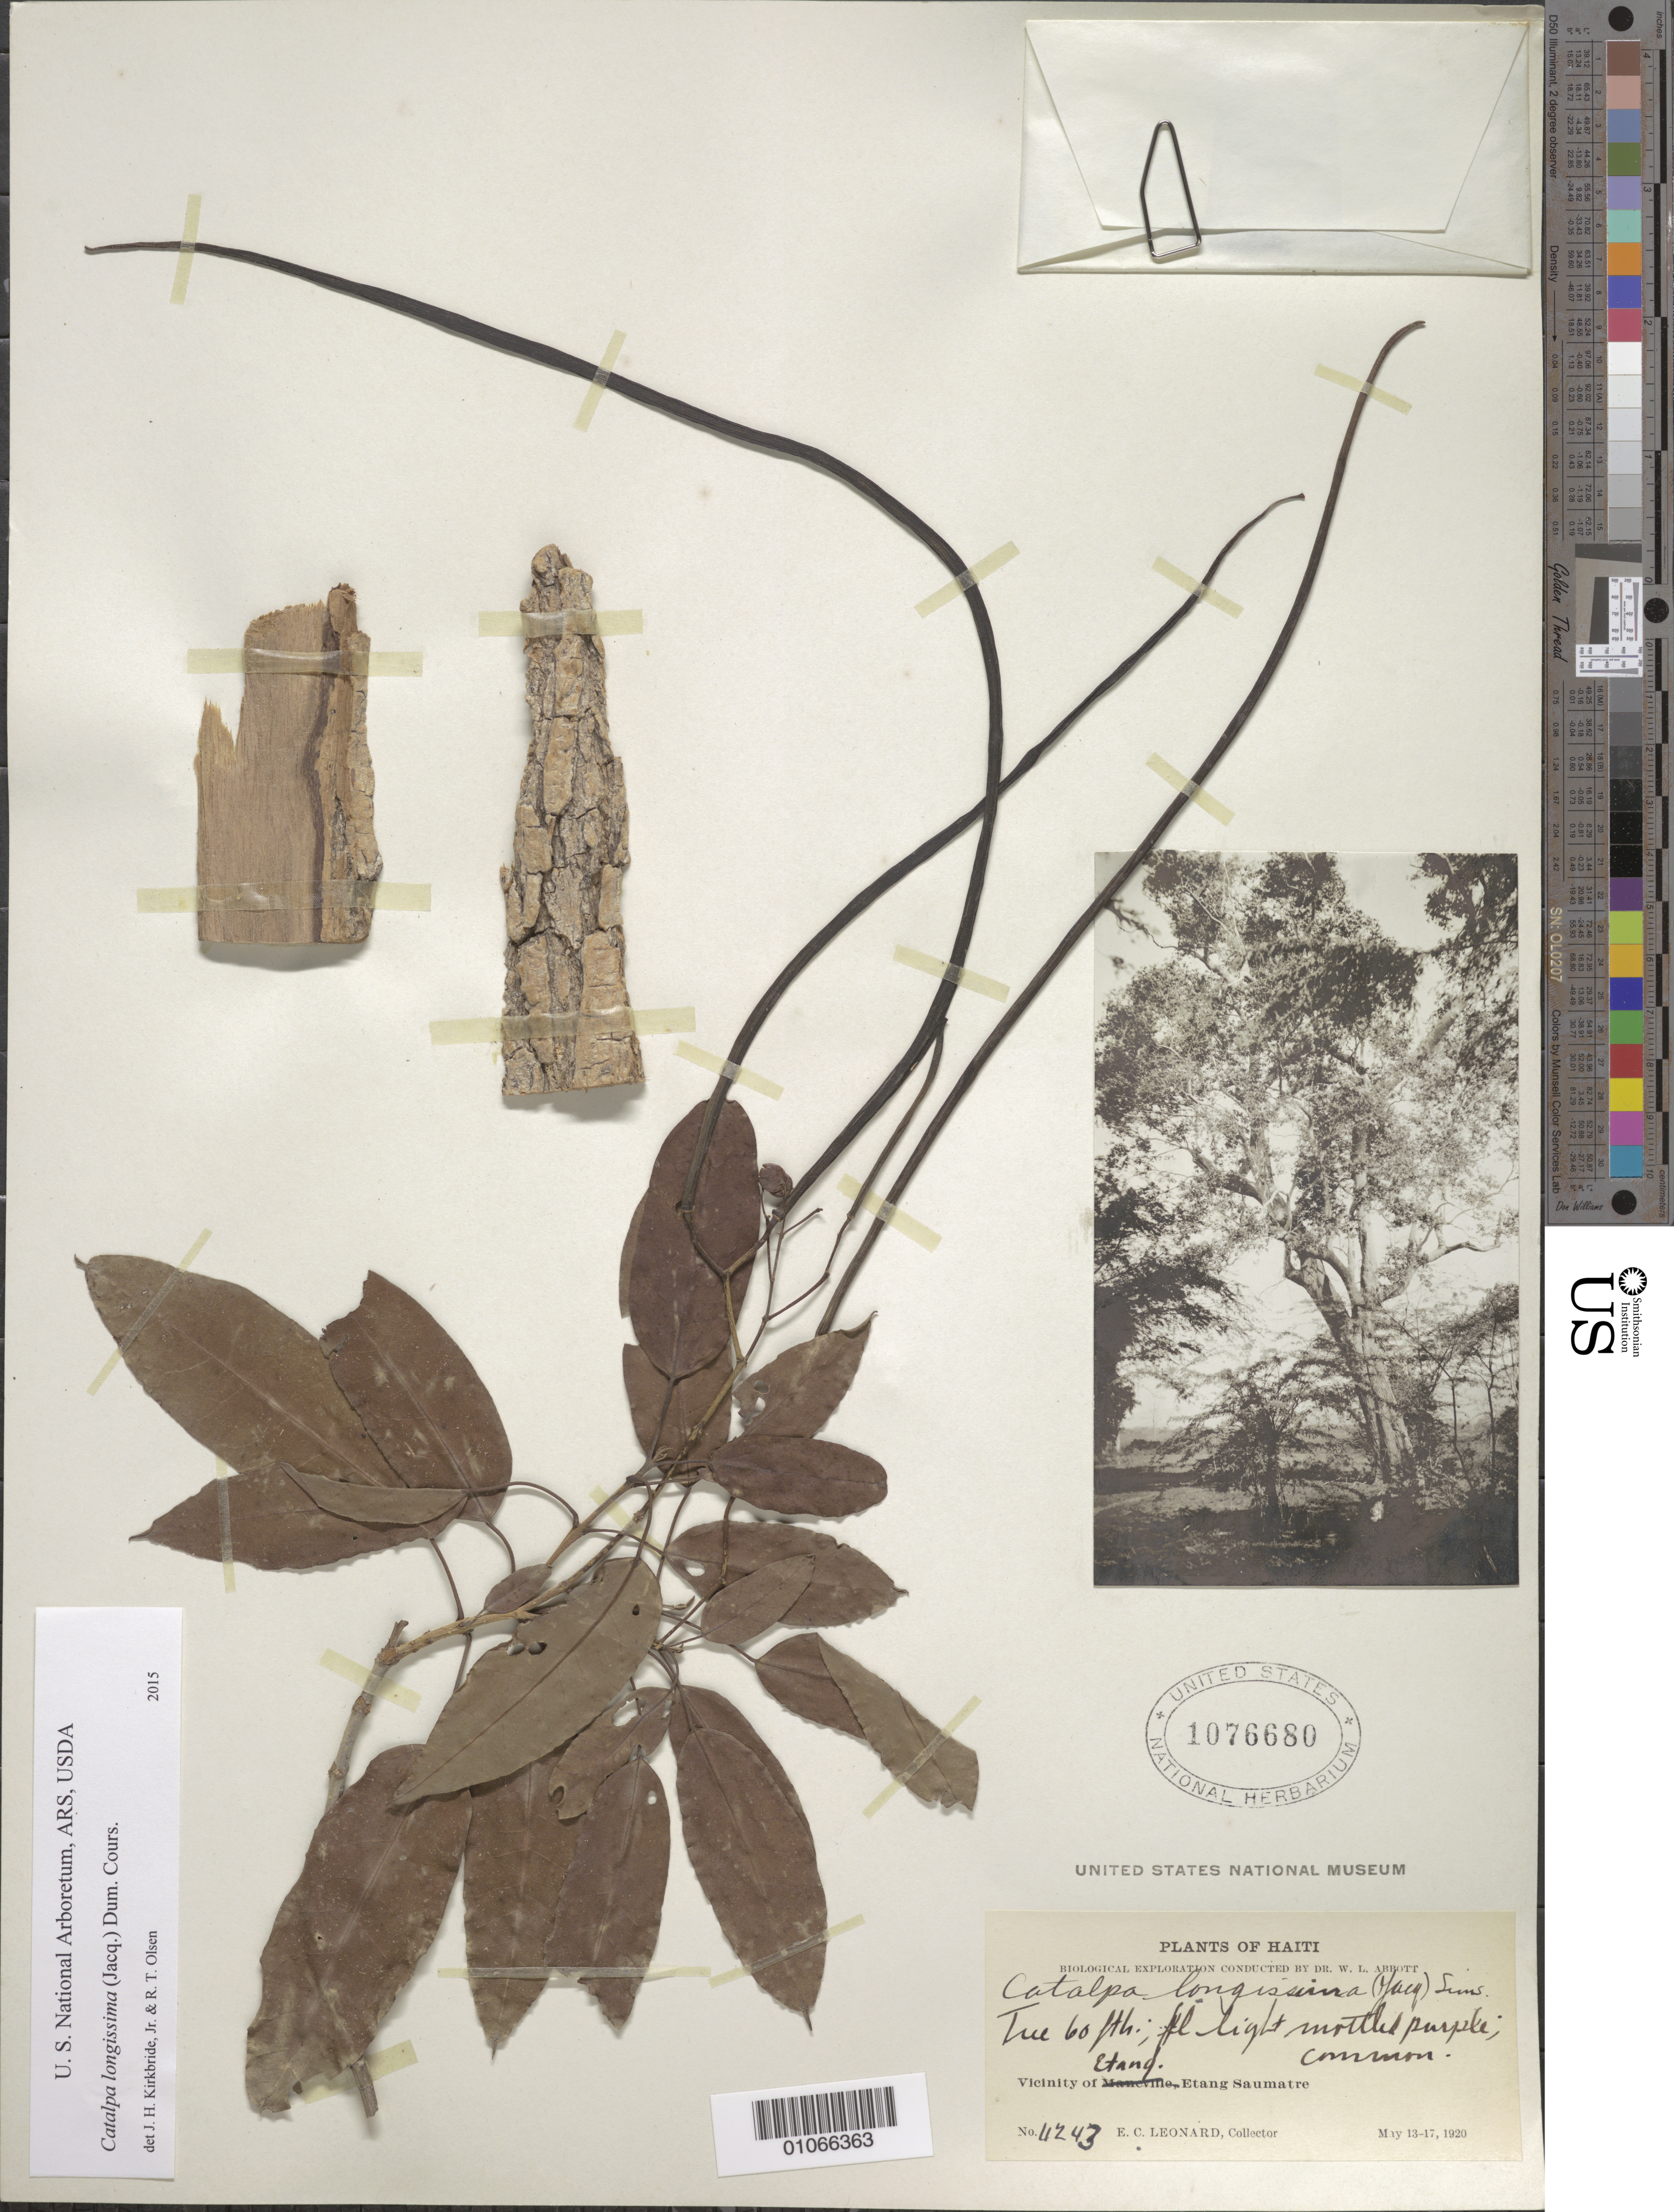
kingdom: Plantae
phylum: Tracheophyta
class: Magnoliopsida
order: Lamiales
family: Bignoniaceae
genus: Catalpa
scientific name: Catalpa longissima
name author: (Jacq.) Dum. Cours.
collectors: E. C. Leonard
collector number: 11243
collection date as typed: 13 May 1920 to 17 May 1920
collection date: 1920-05-13/1920-05-17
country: Haiti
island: Hispaniola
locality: Vicinity of Etang, Etang Saumatre.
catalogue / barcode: US 1076680